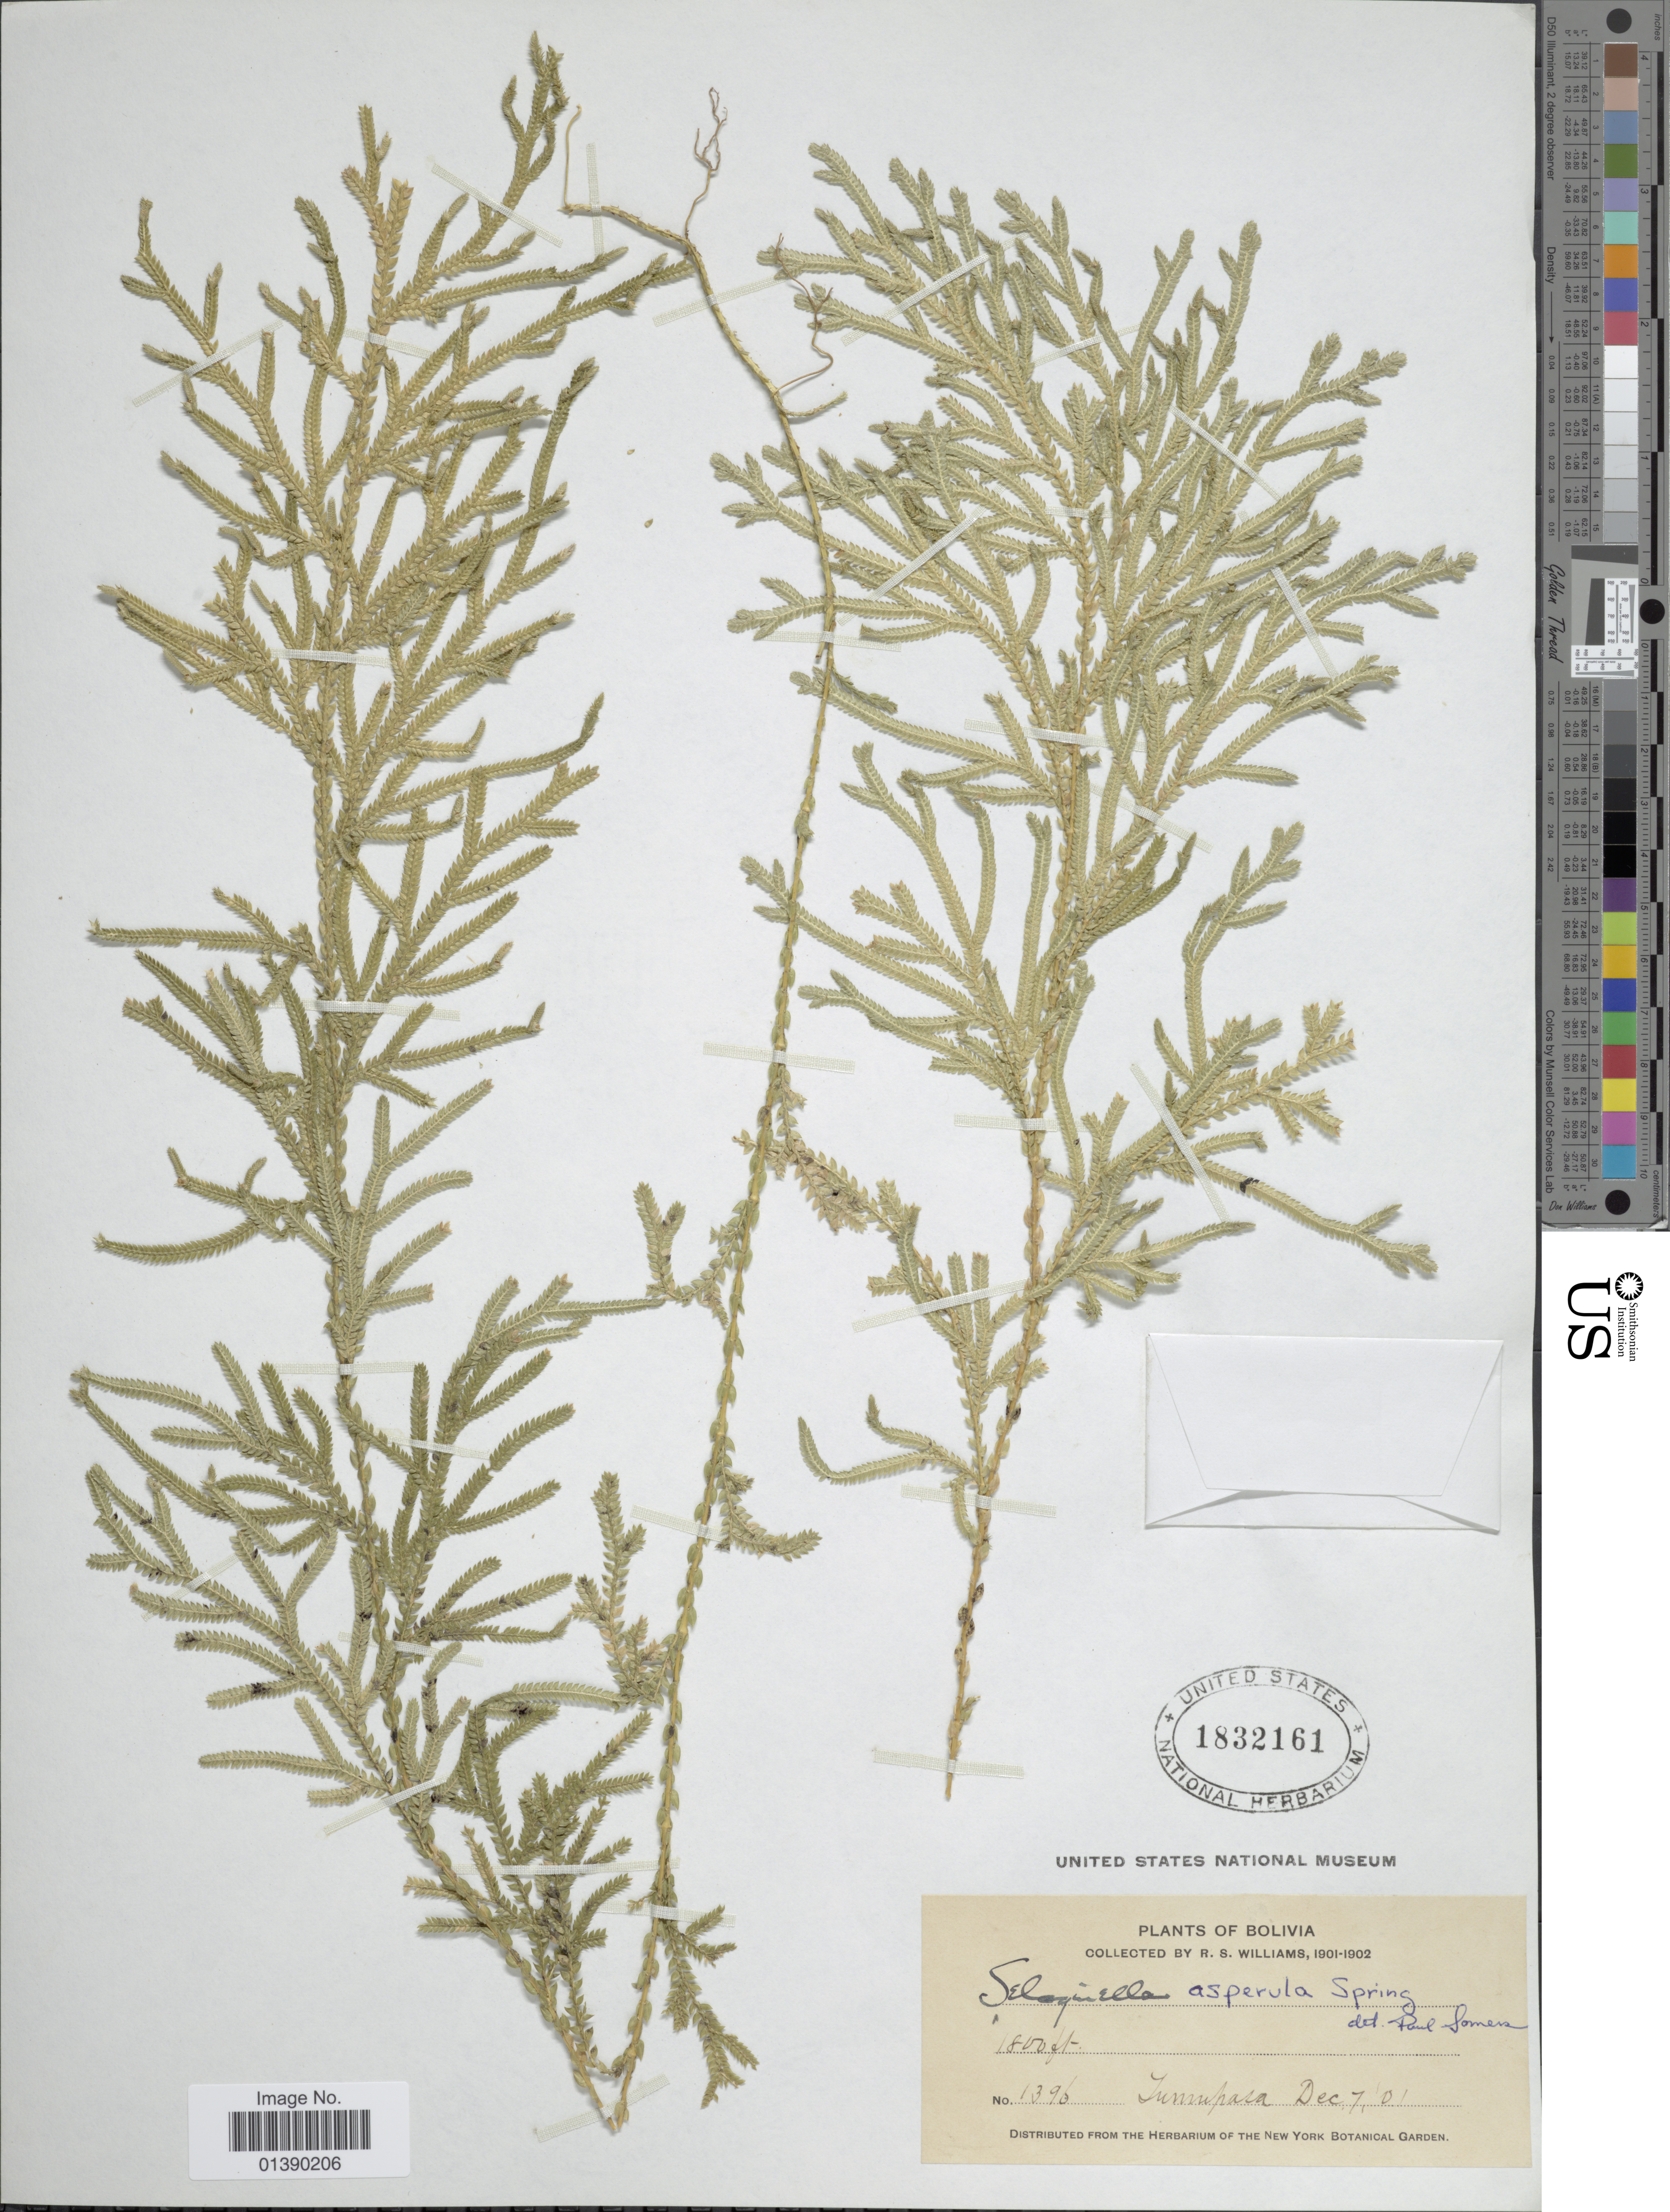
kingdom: Plantae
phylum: Tracheophyta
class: Lycopodiopsida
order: Selaginellales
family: Selaginellaceae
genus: Selaginella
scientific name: Selaginella asperula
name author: Spring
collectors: R. S. Williams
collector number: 1396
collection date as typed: Dec. 7, '01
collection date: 1901-12-07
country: Bolivia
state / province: La Paz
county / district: Iturralde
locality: Tumupasa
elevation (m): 549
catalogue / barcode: US 1832161